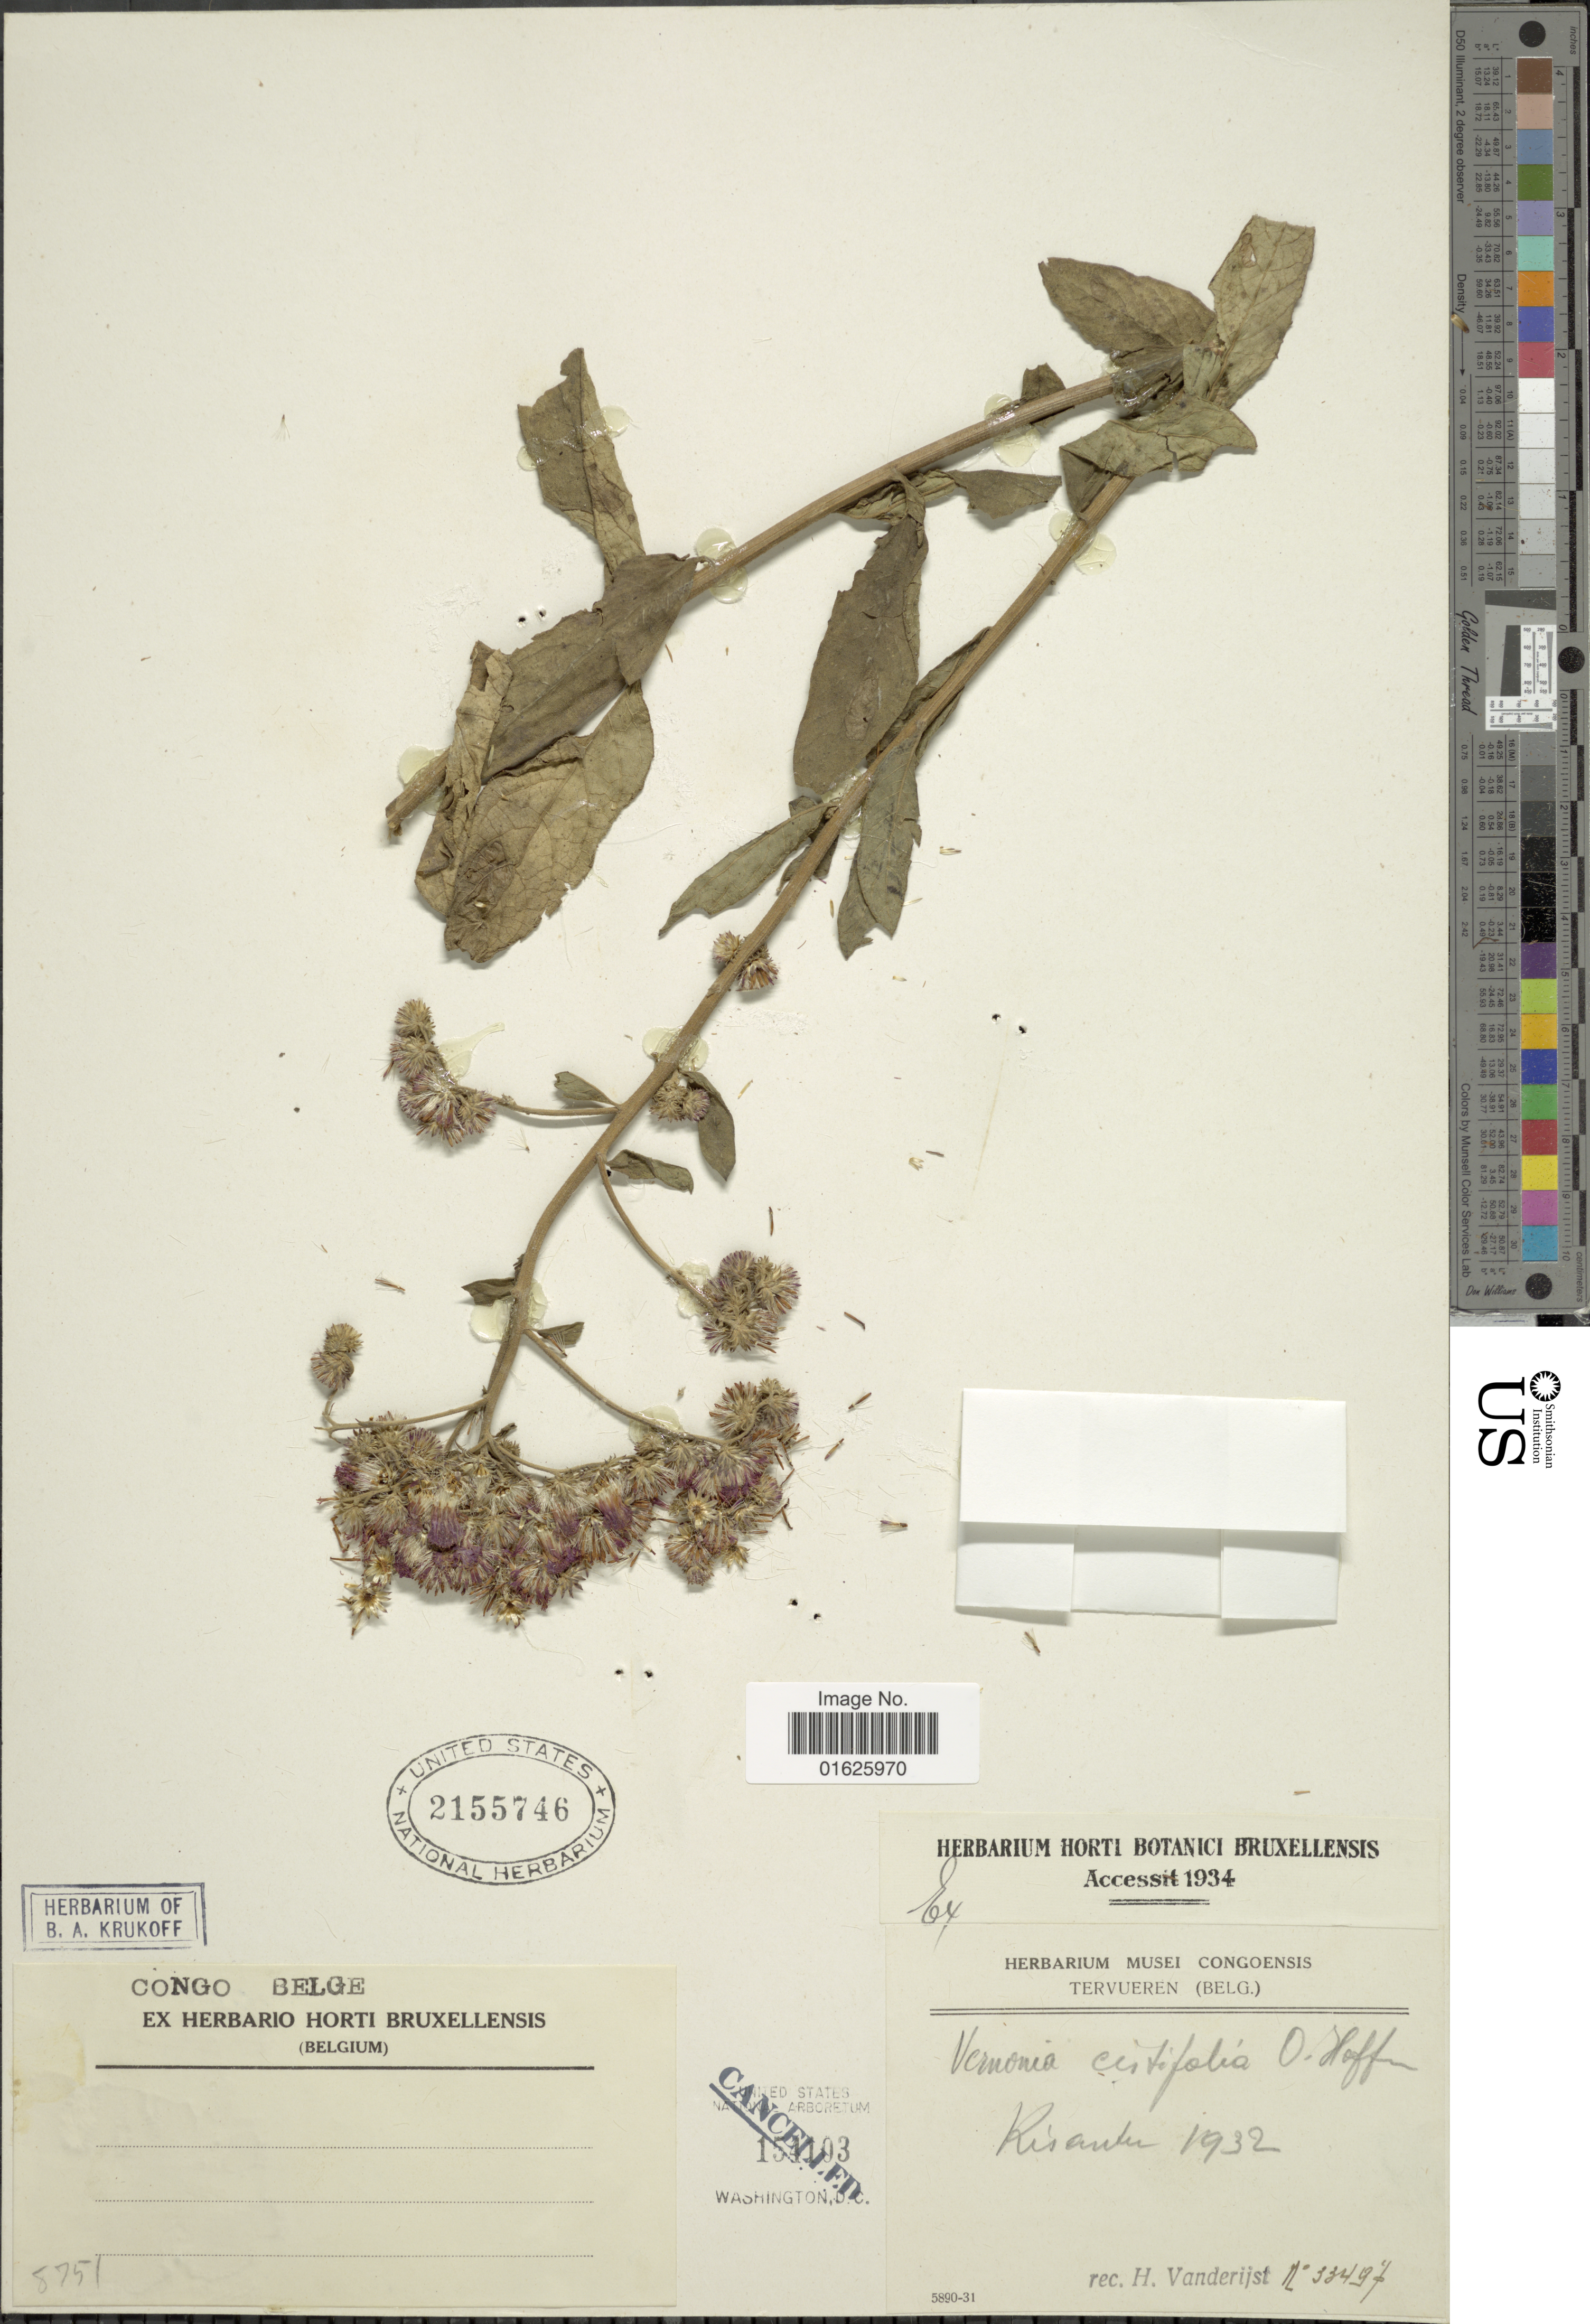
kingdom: Plantae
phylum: Tracheophyta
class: Magnoliopsida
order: Asterales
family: Asteraceae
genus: Orbivestus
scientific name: Orbivestus karaguensis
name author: (Oliv. & Hiern) H. Rob.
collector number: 33497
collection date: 1932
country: Congo, Democratic Republic of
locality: Congo Belge, Kisanbu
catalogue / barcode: US 2155746